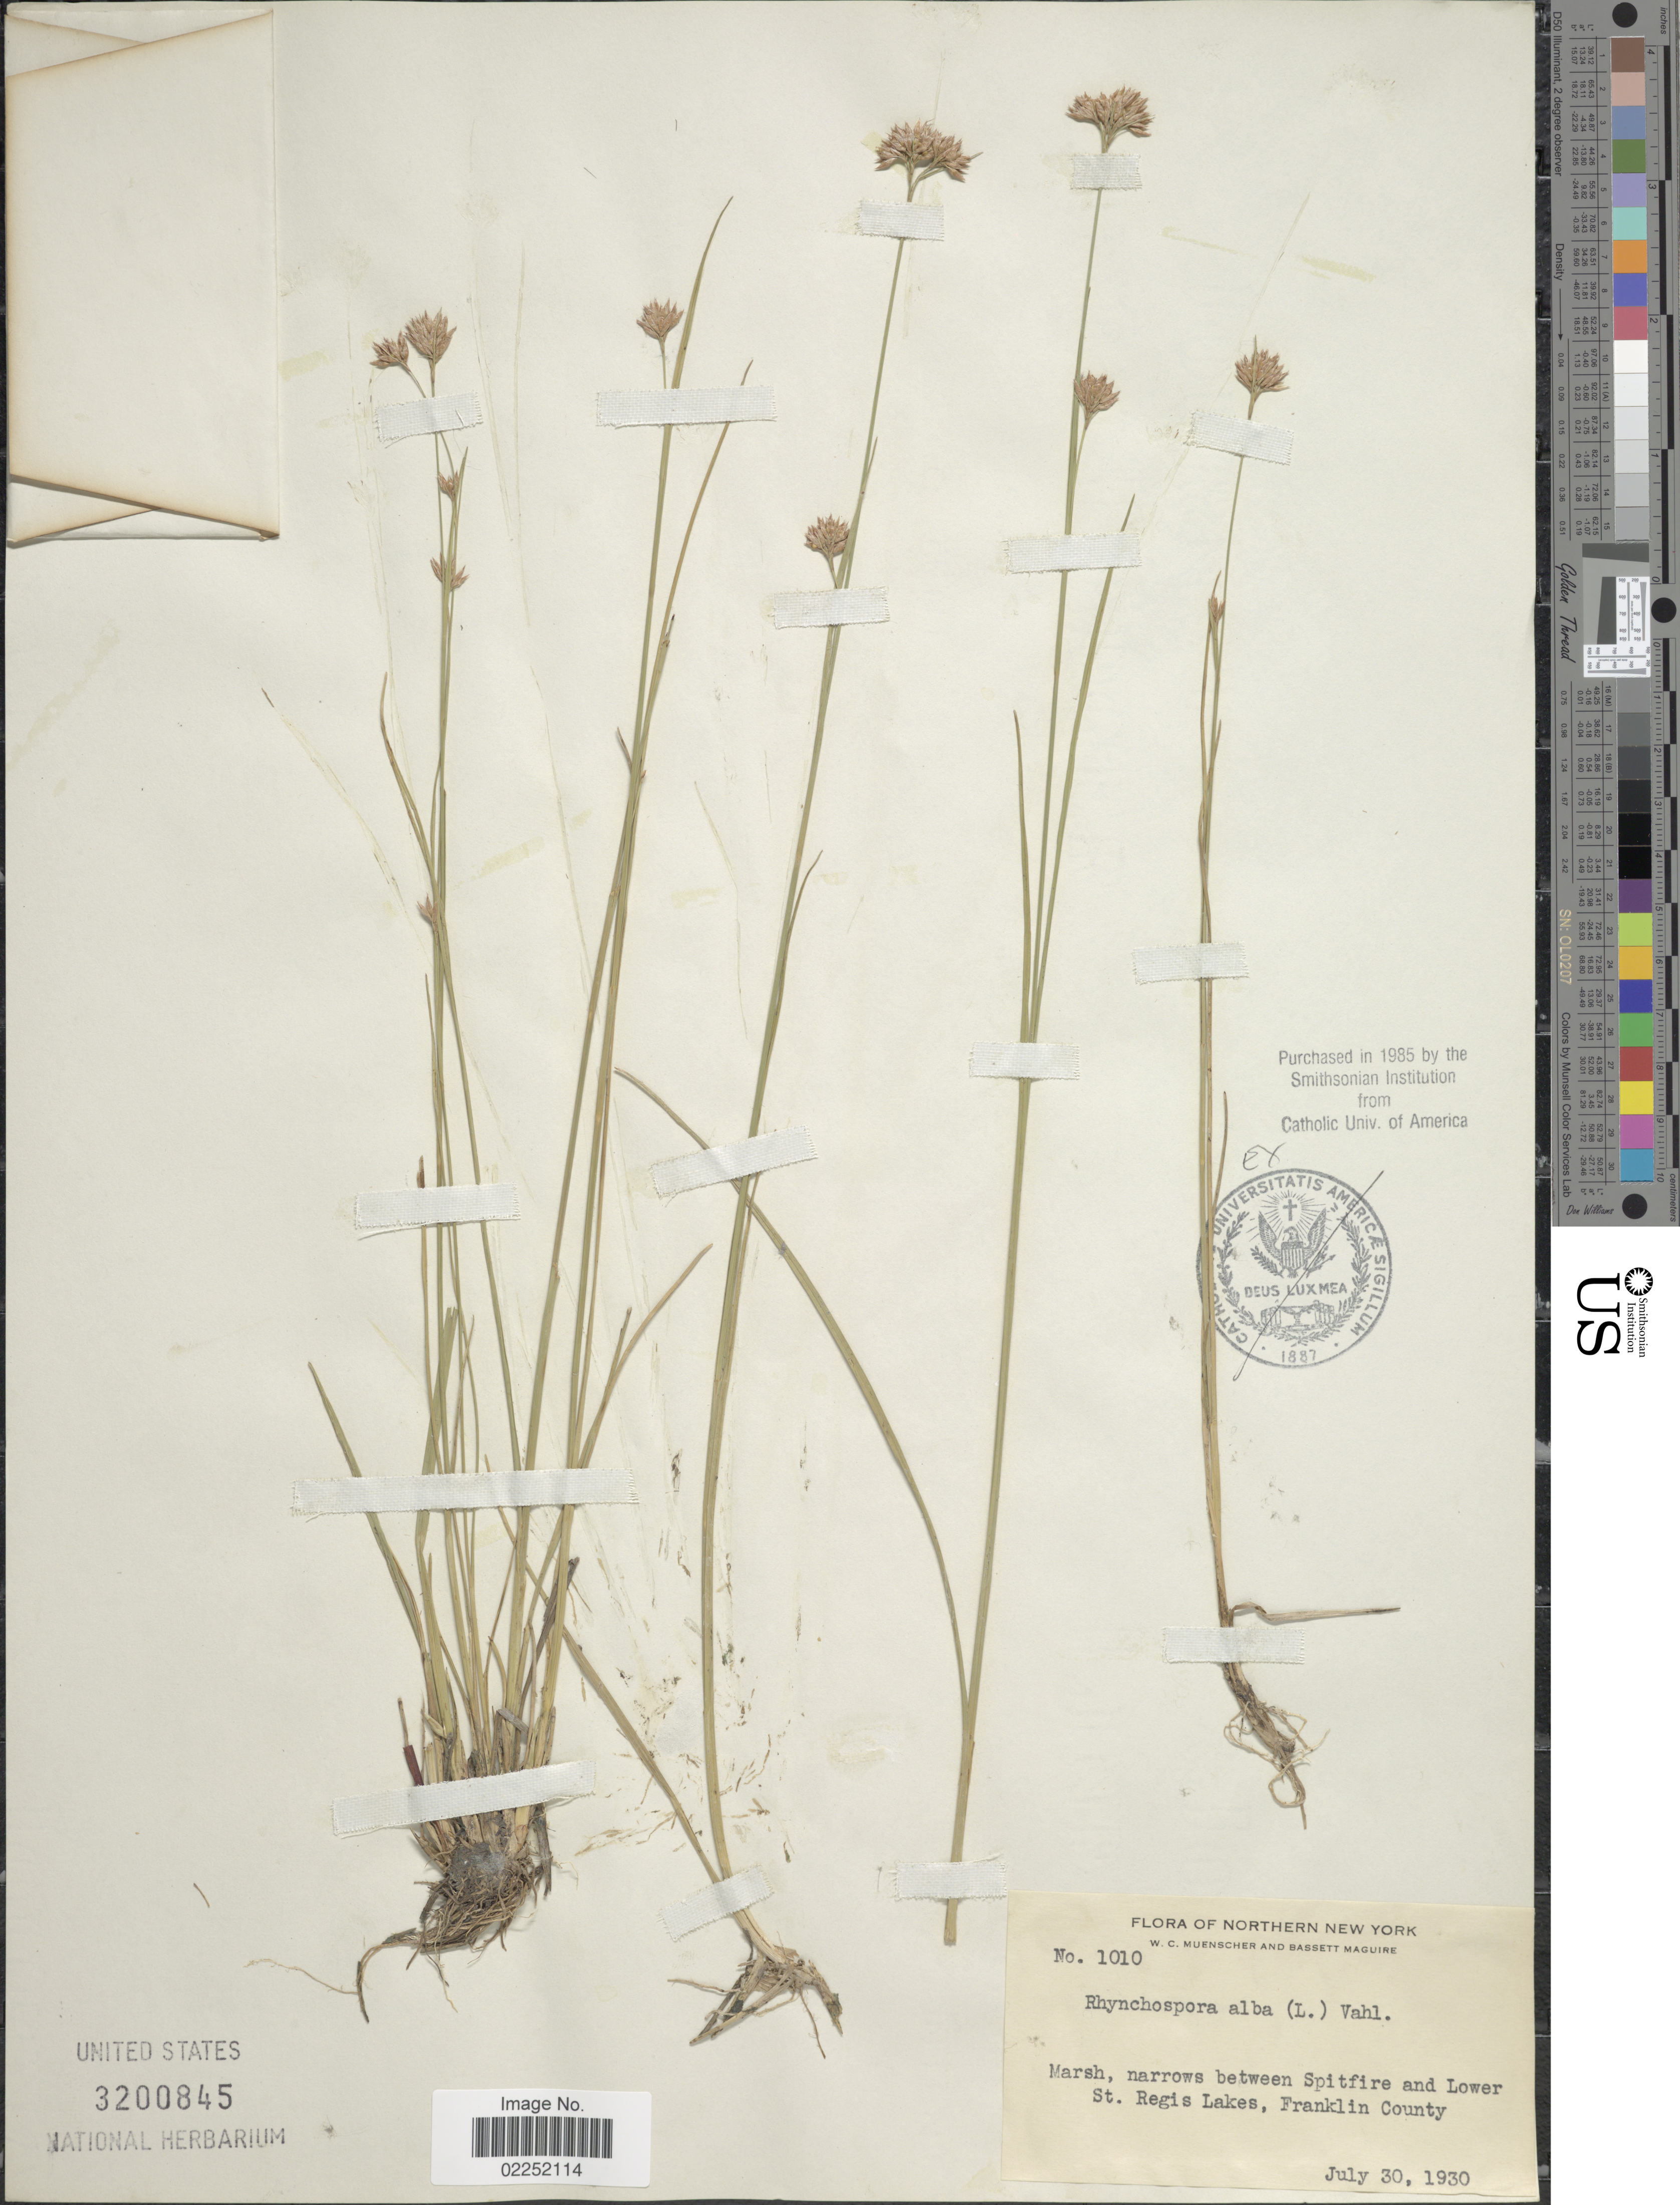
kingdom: Plantae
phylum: Tracheophyta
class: Liliopsida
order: Poales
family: Cyperaceae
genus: Rhynchospora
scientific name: Rhynchospora alba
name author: (L.) Vahl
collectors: W. Muenscher & B. Maguire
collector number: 1010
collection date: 1930-07-30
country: United States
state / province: New York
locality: Northern New York, Marsh, narrows between Spitfire and Lower St Regis Lakes, Franklin County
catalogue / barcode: US 3200845